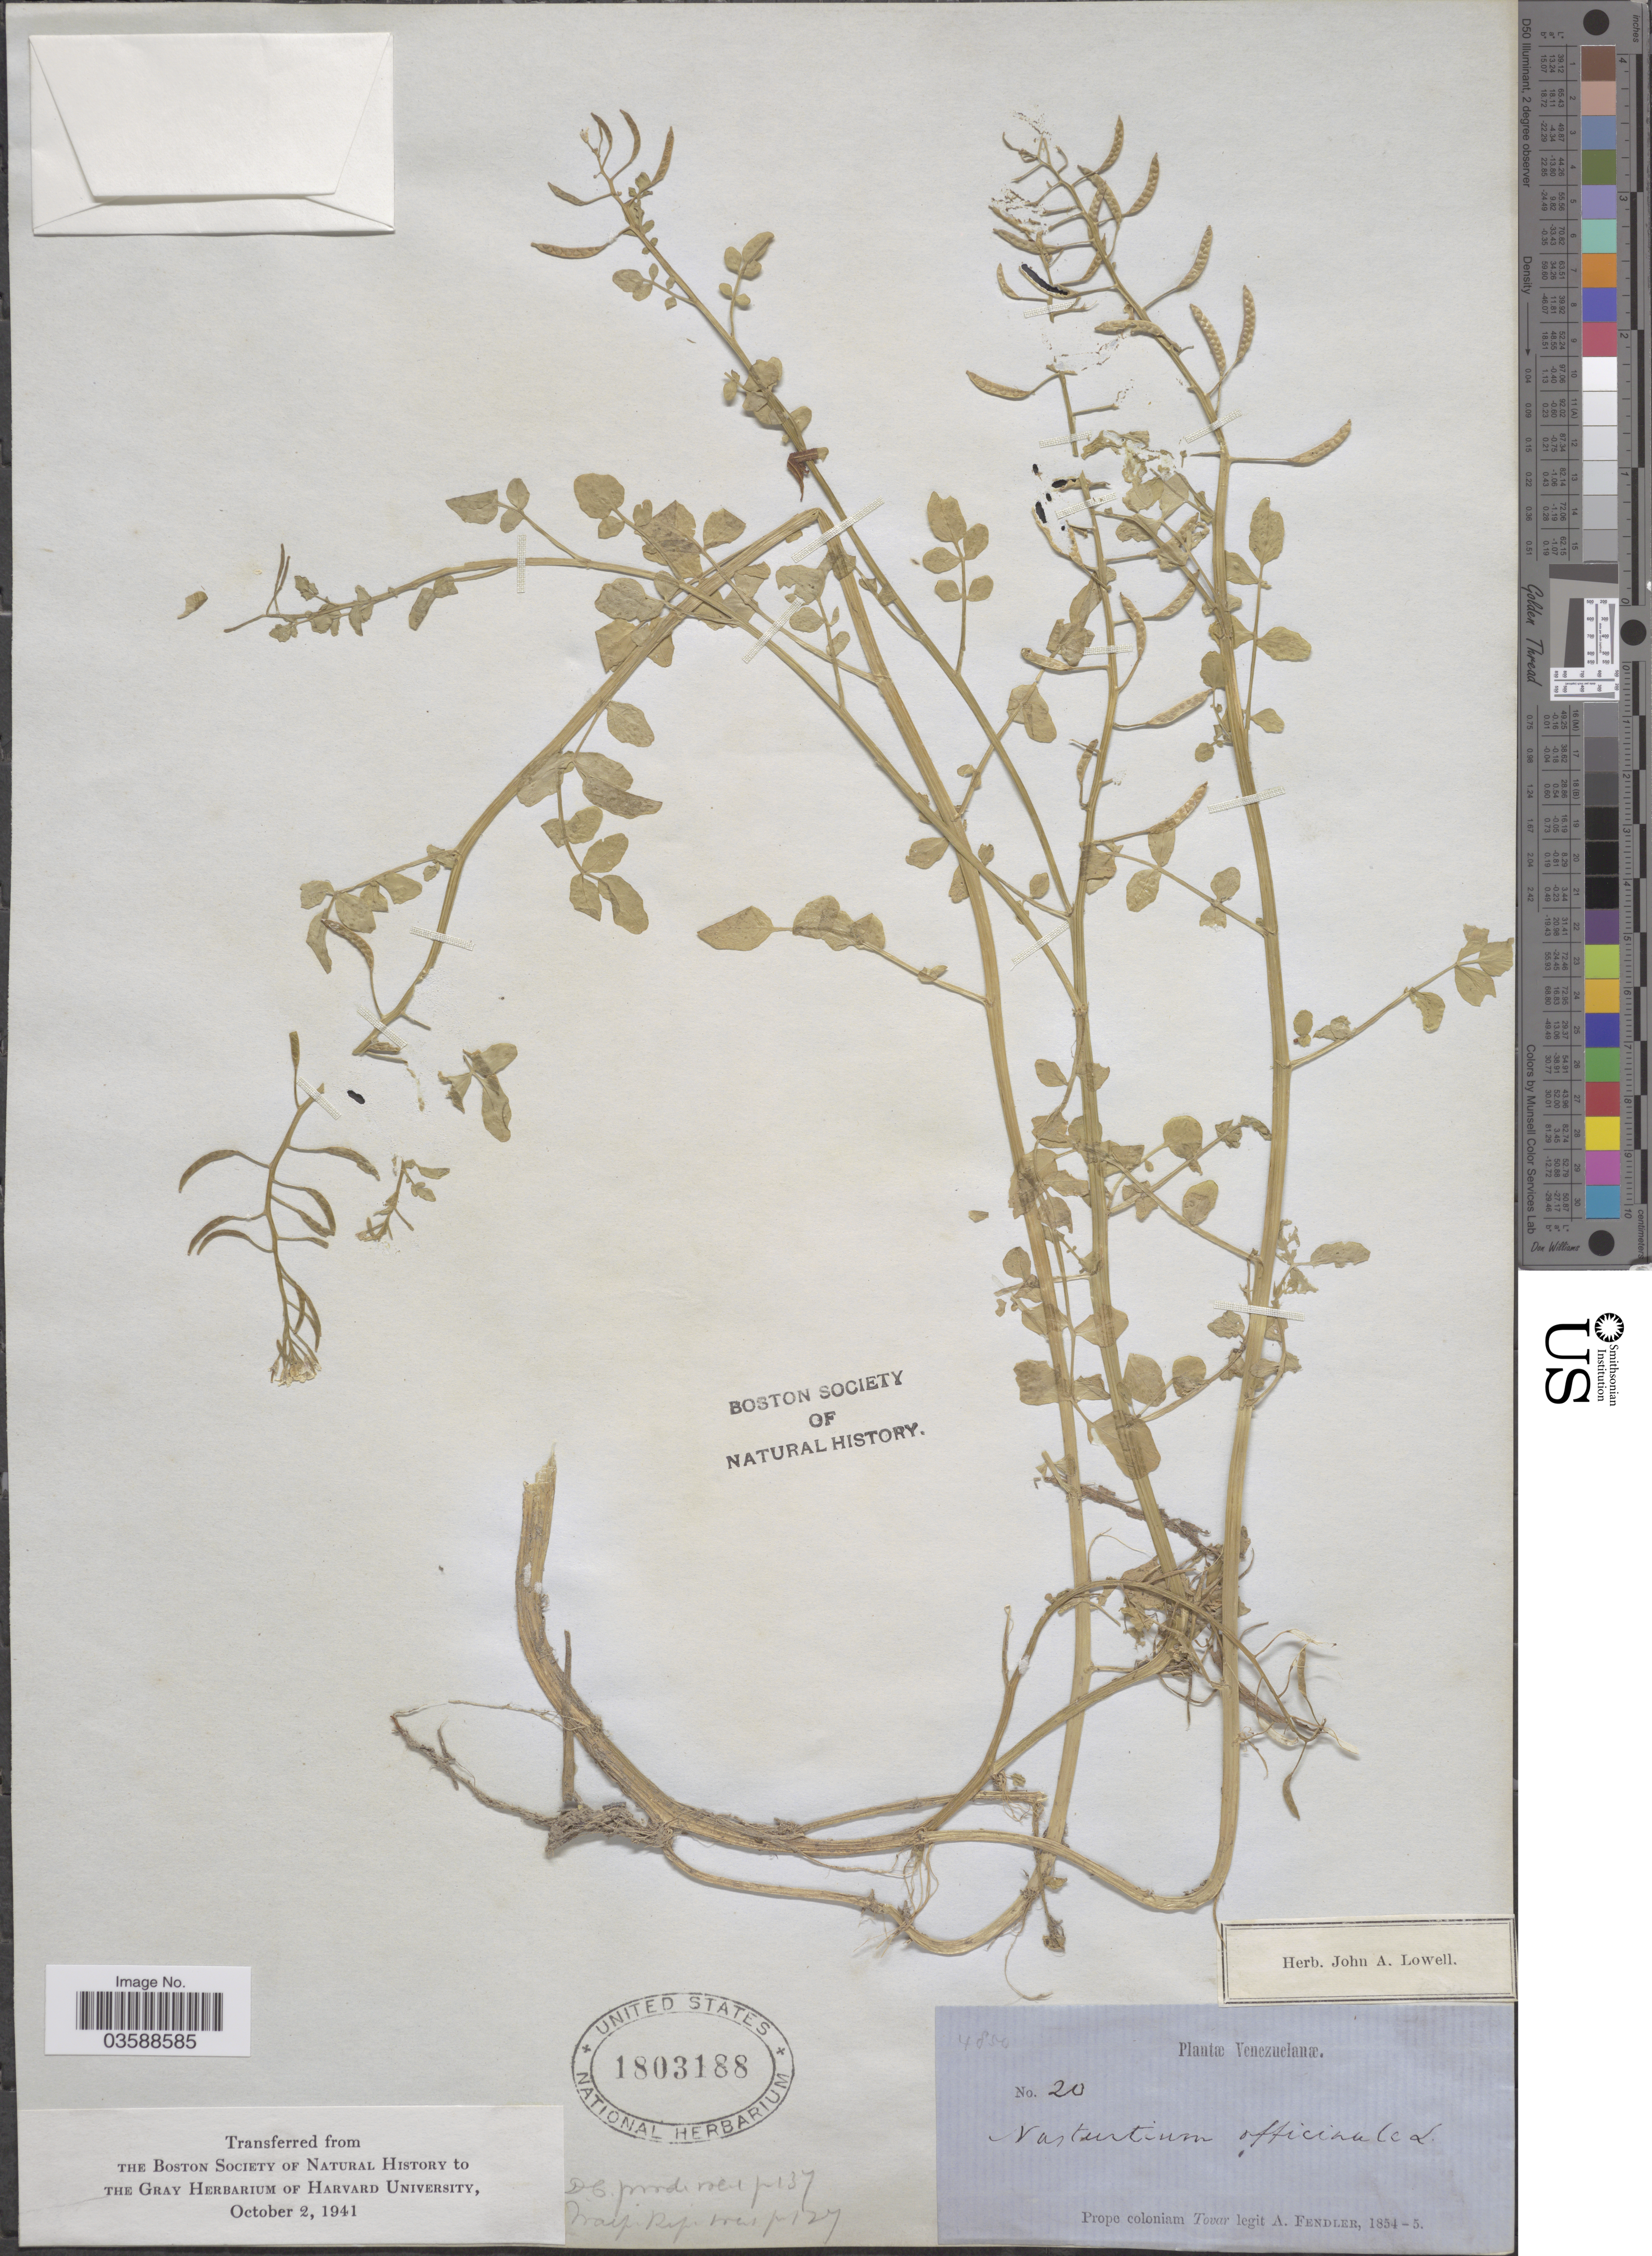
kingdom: Plantae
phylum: Tracheophyta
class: Magnoliopsida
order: Brassicales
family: Brassicaceae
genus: Nasturtium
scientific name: Nasturtium officinale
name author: R. Br.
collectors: A. Fendler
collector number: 20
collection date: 1854/1855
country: Venezuela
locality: Prope coloniam Tovar.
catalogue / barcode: US 1803188